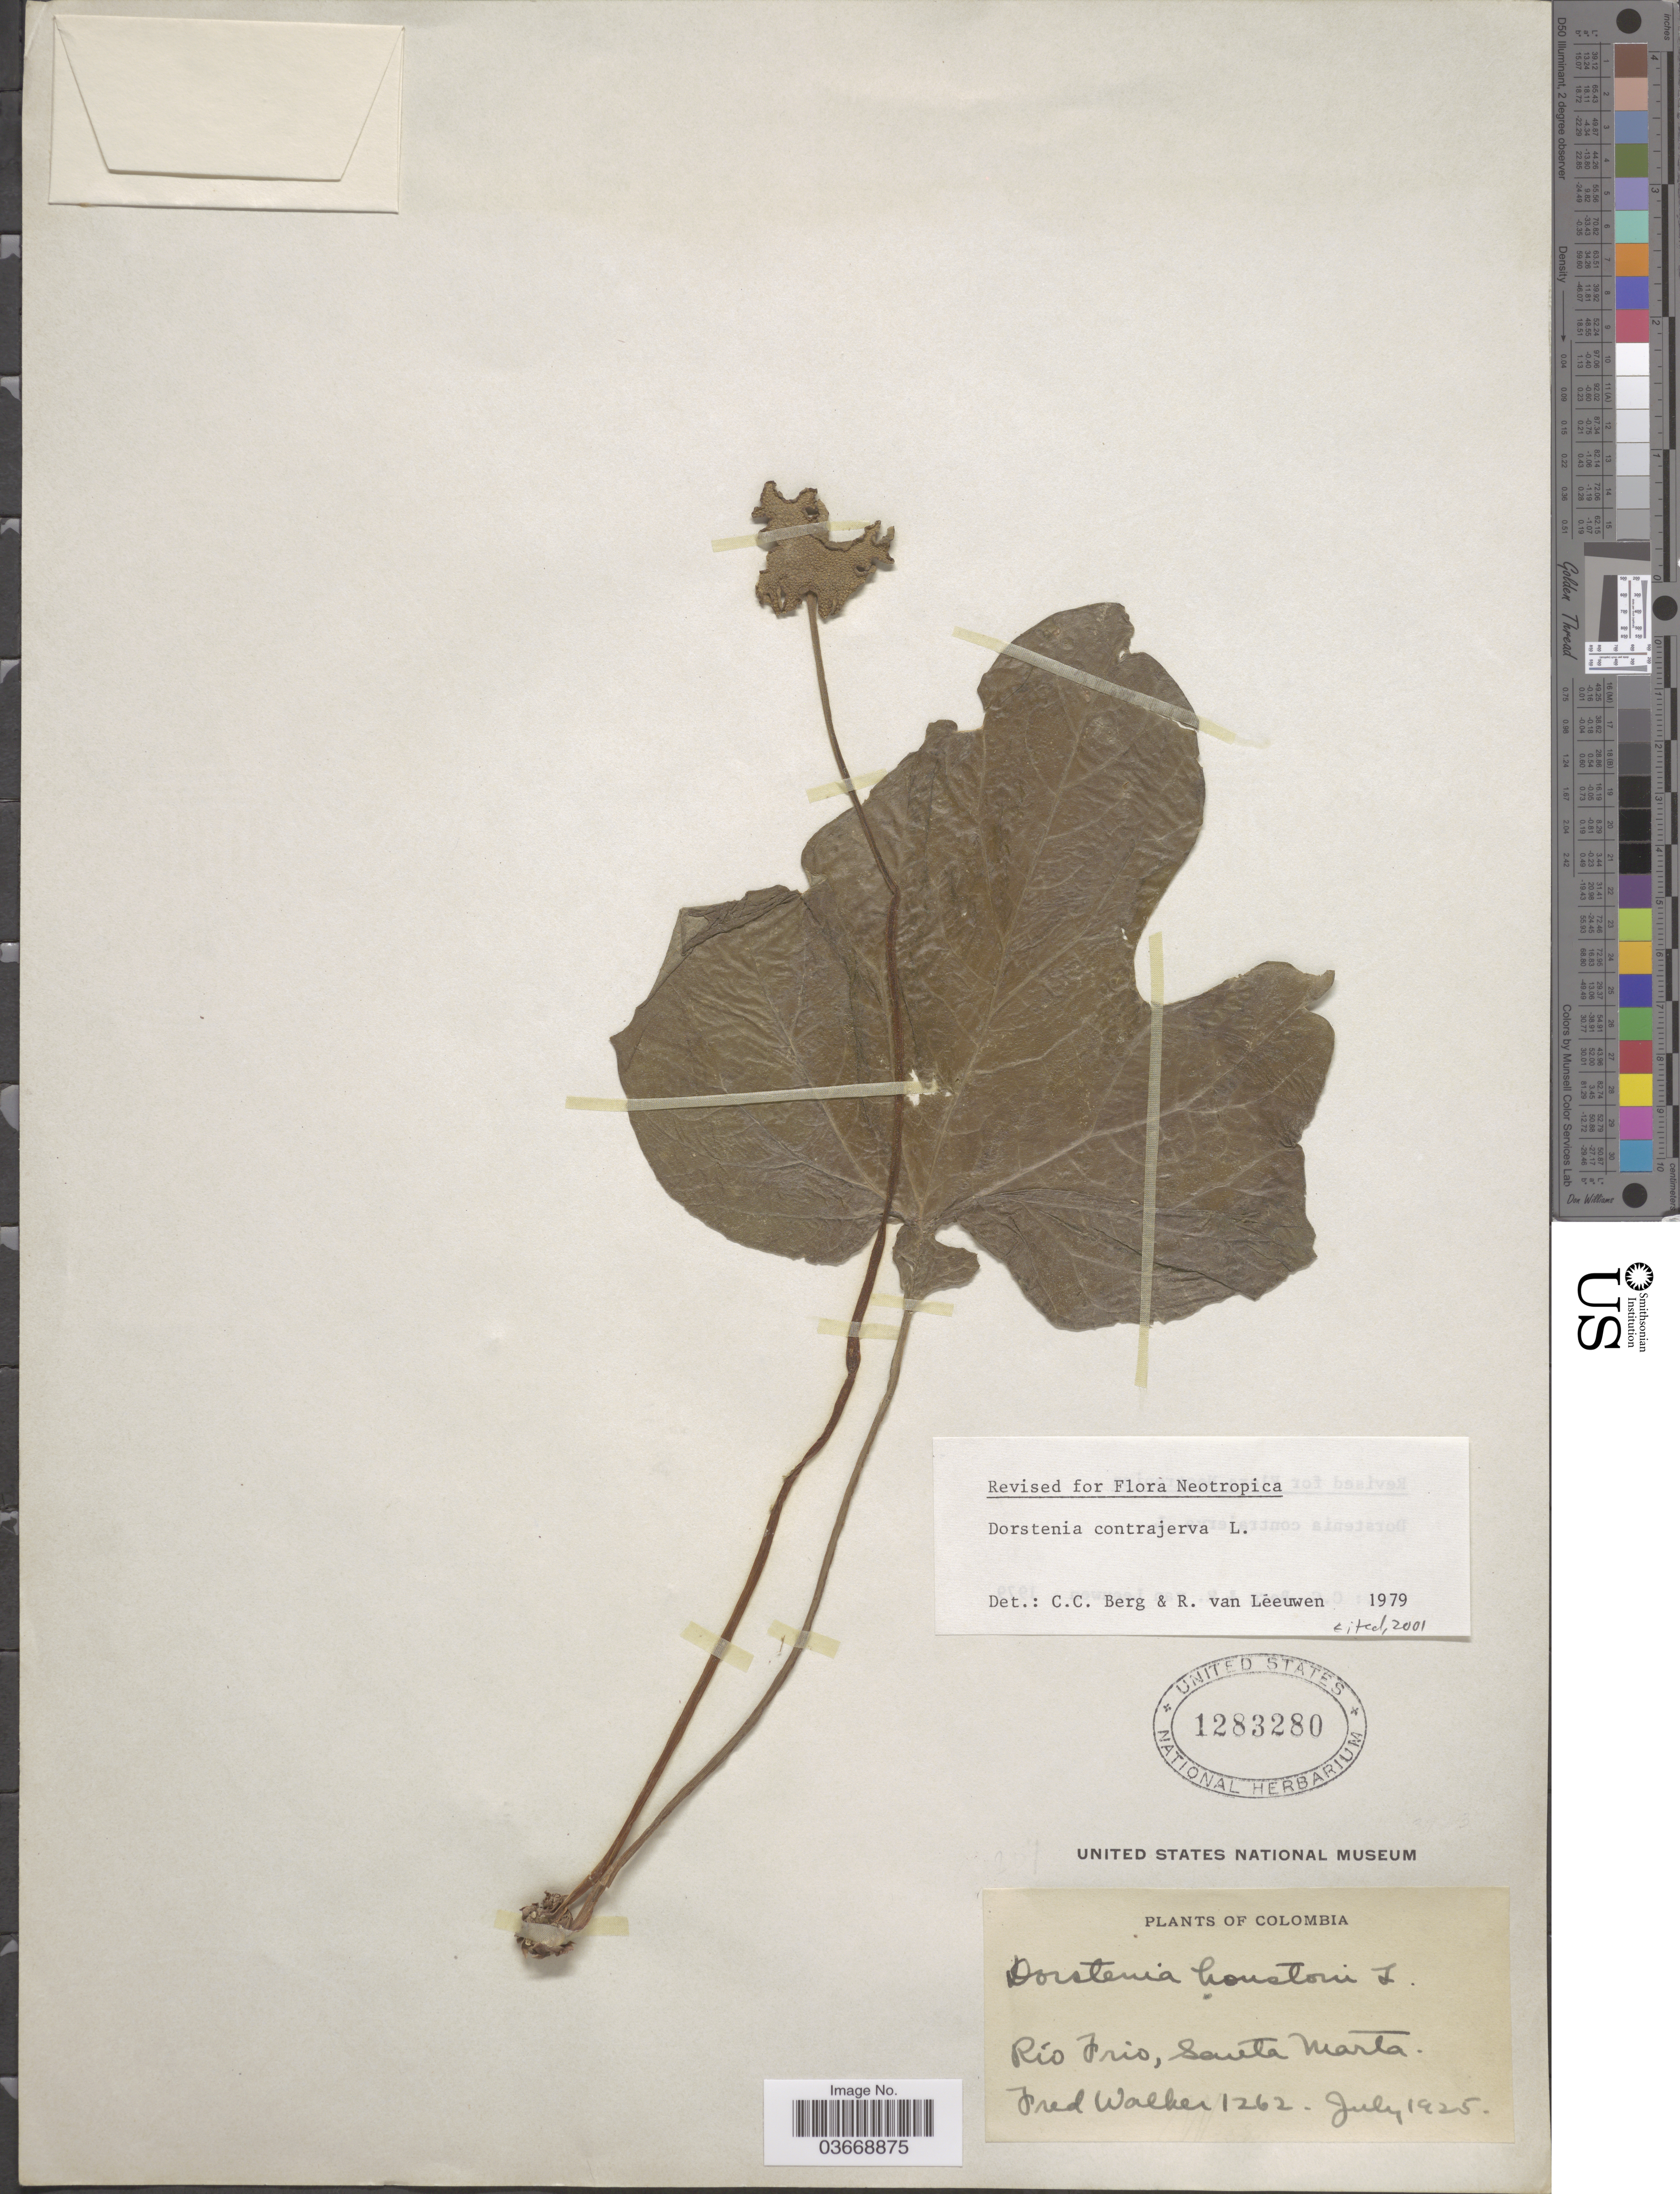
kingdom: Plantae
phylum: Tracheophyta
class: Magnoliopsida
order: Rosales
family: Moraceae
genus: Dorstenia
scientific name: Dorstenia contrajerva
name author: L.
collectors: F. Walker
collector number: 1262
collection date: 1925-07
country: Colombia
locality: Rio Frio, Santa Marta.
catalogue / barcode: US 1283280